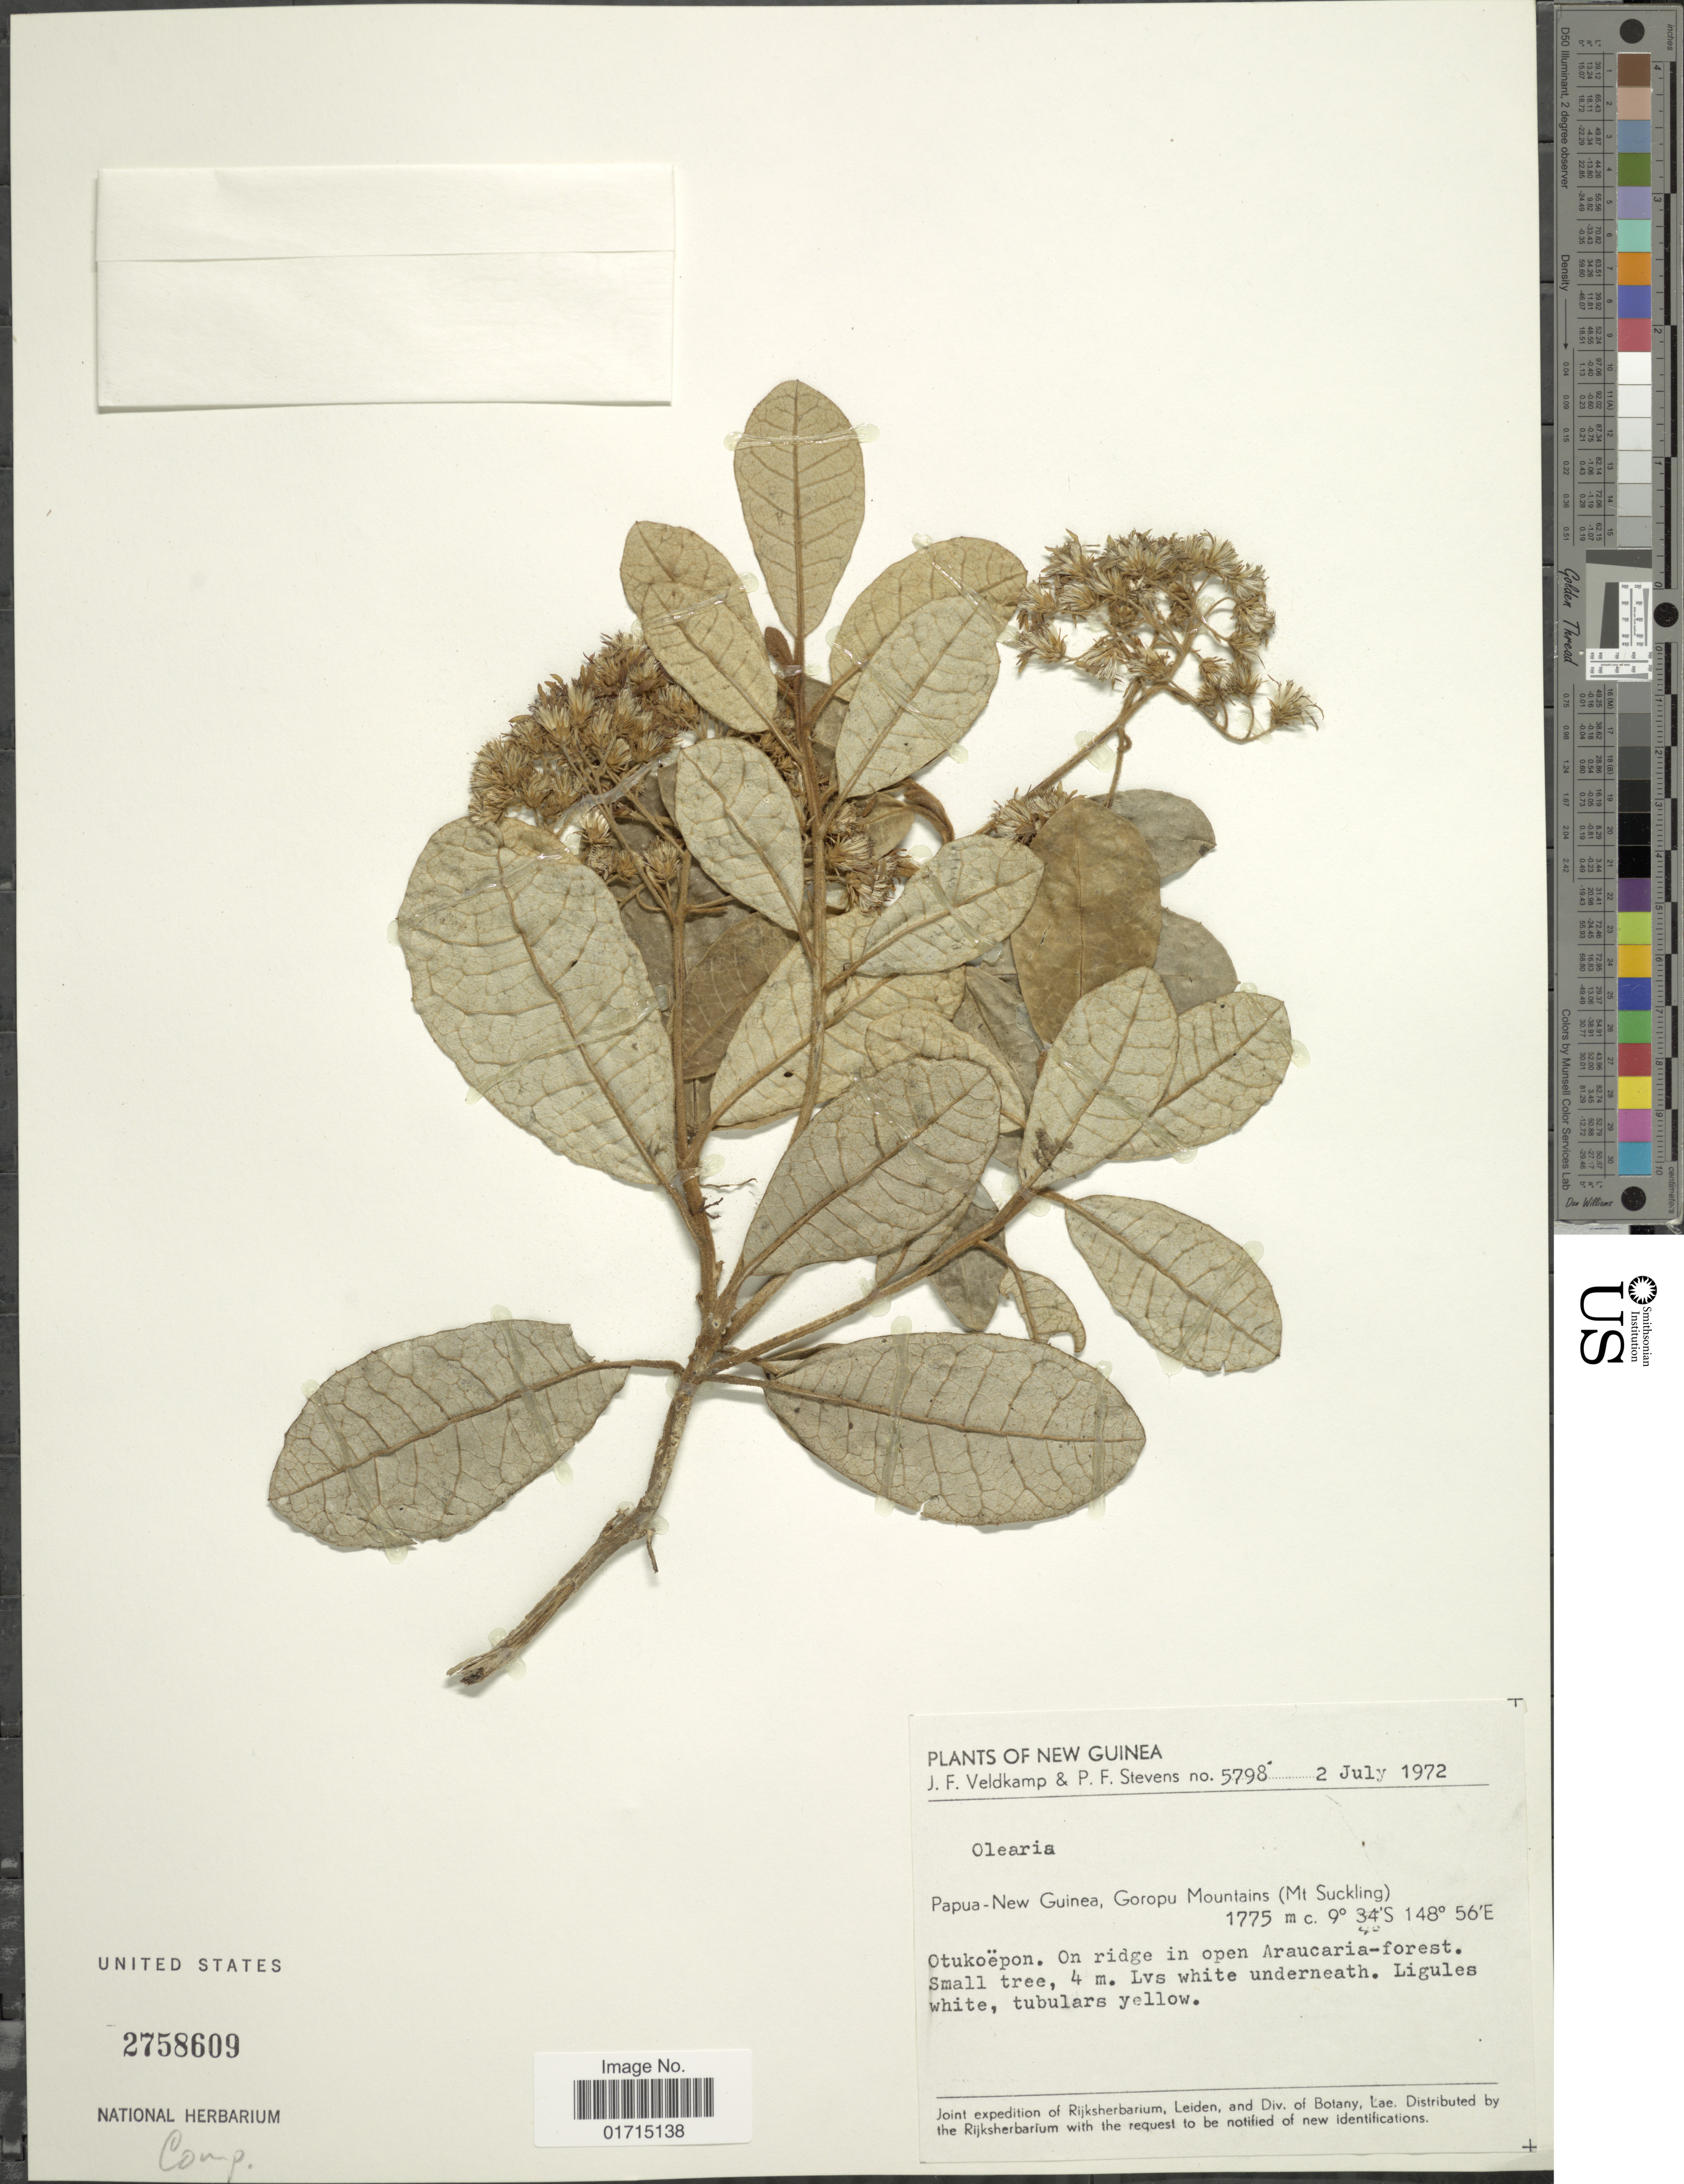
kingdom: Plantae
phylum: Tracheophyta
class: Magnoliopsida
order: Asterales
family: Asteraceae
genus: Olearia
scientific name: Olearia sp.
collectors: J. F. Veldkamp & P. F. Stevens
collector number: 5798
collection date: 1972-07-02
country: Papua New Guinea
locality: Papua-New Guinea, Goropu Mountains (Mt. Suckling). Otukoepon. On ridge in open Araucaria-forest.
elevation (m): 1775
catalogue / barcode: US 2758609